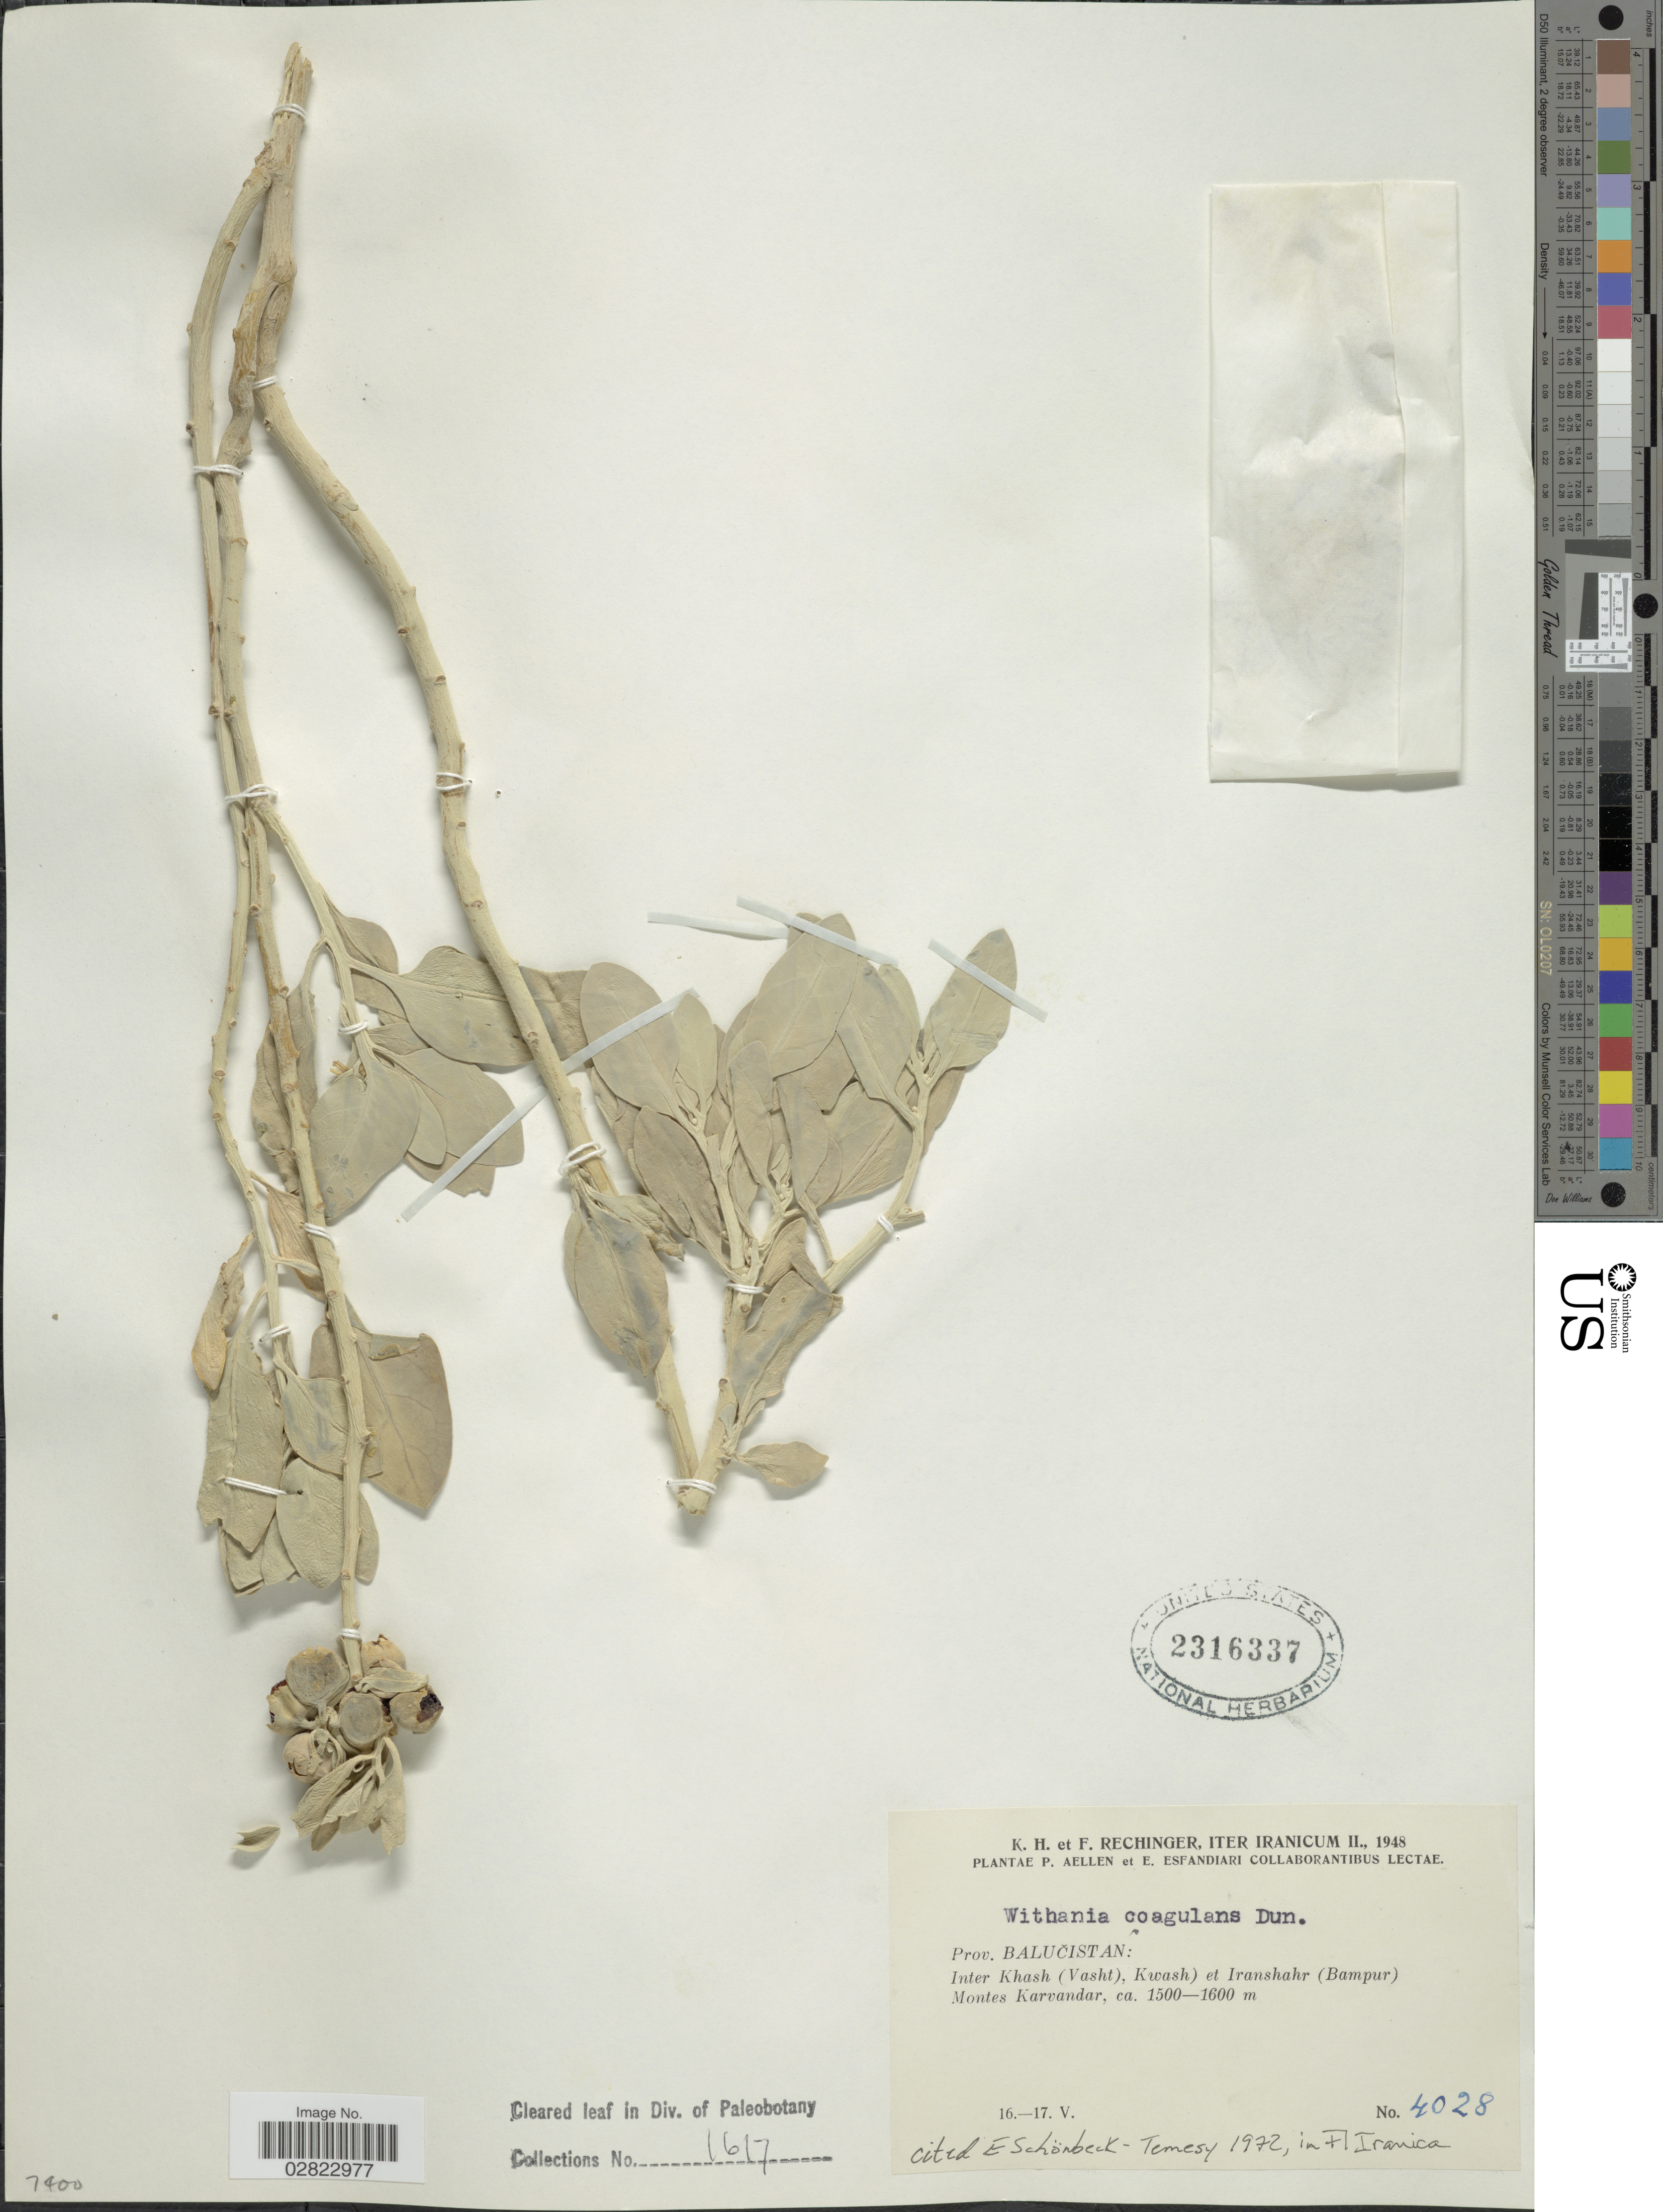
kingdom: Plantae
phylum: Tracheophyta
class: Magnoliopsida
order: Solanales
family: Solanaceae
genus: Withania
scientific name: Withania coagulans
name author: (Stocks) Dunal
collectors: K. H. Rechinger, F. Rechinger, P. Aellen & E. Esfandiari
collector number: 4028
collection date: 1948-05-16/1948-05-17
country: Iran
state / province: Sistan and Baluchistan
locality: Prov. Balucistan: Inter Khash (Vasht), Kwash) et Iranshahr (Bampur) Montes Karvandar.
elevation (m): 1500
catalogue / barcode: US 2316337